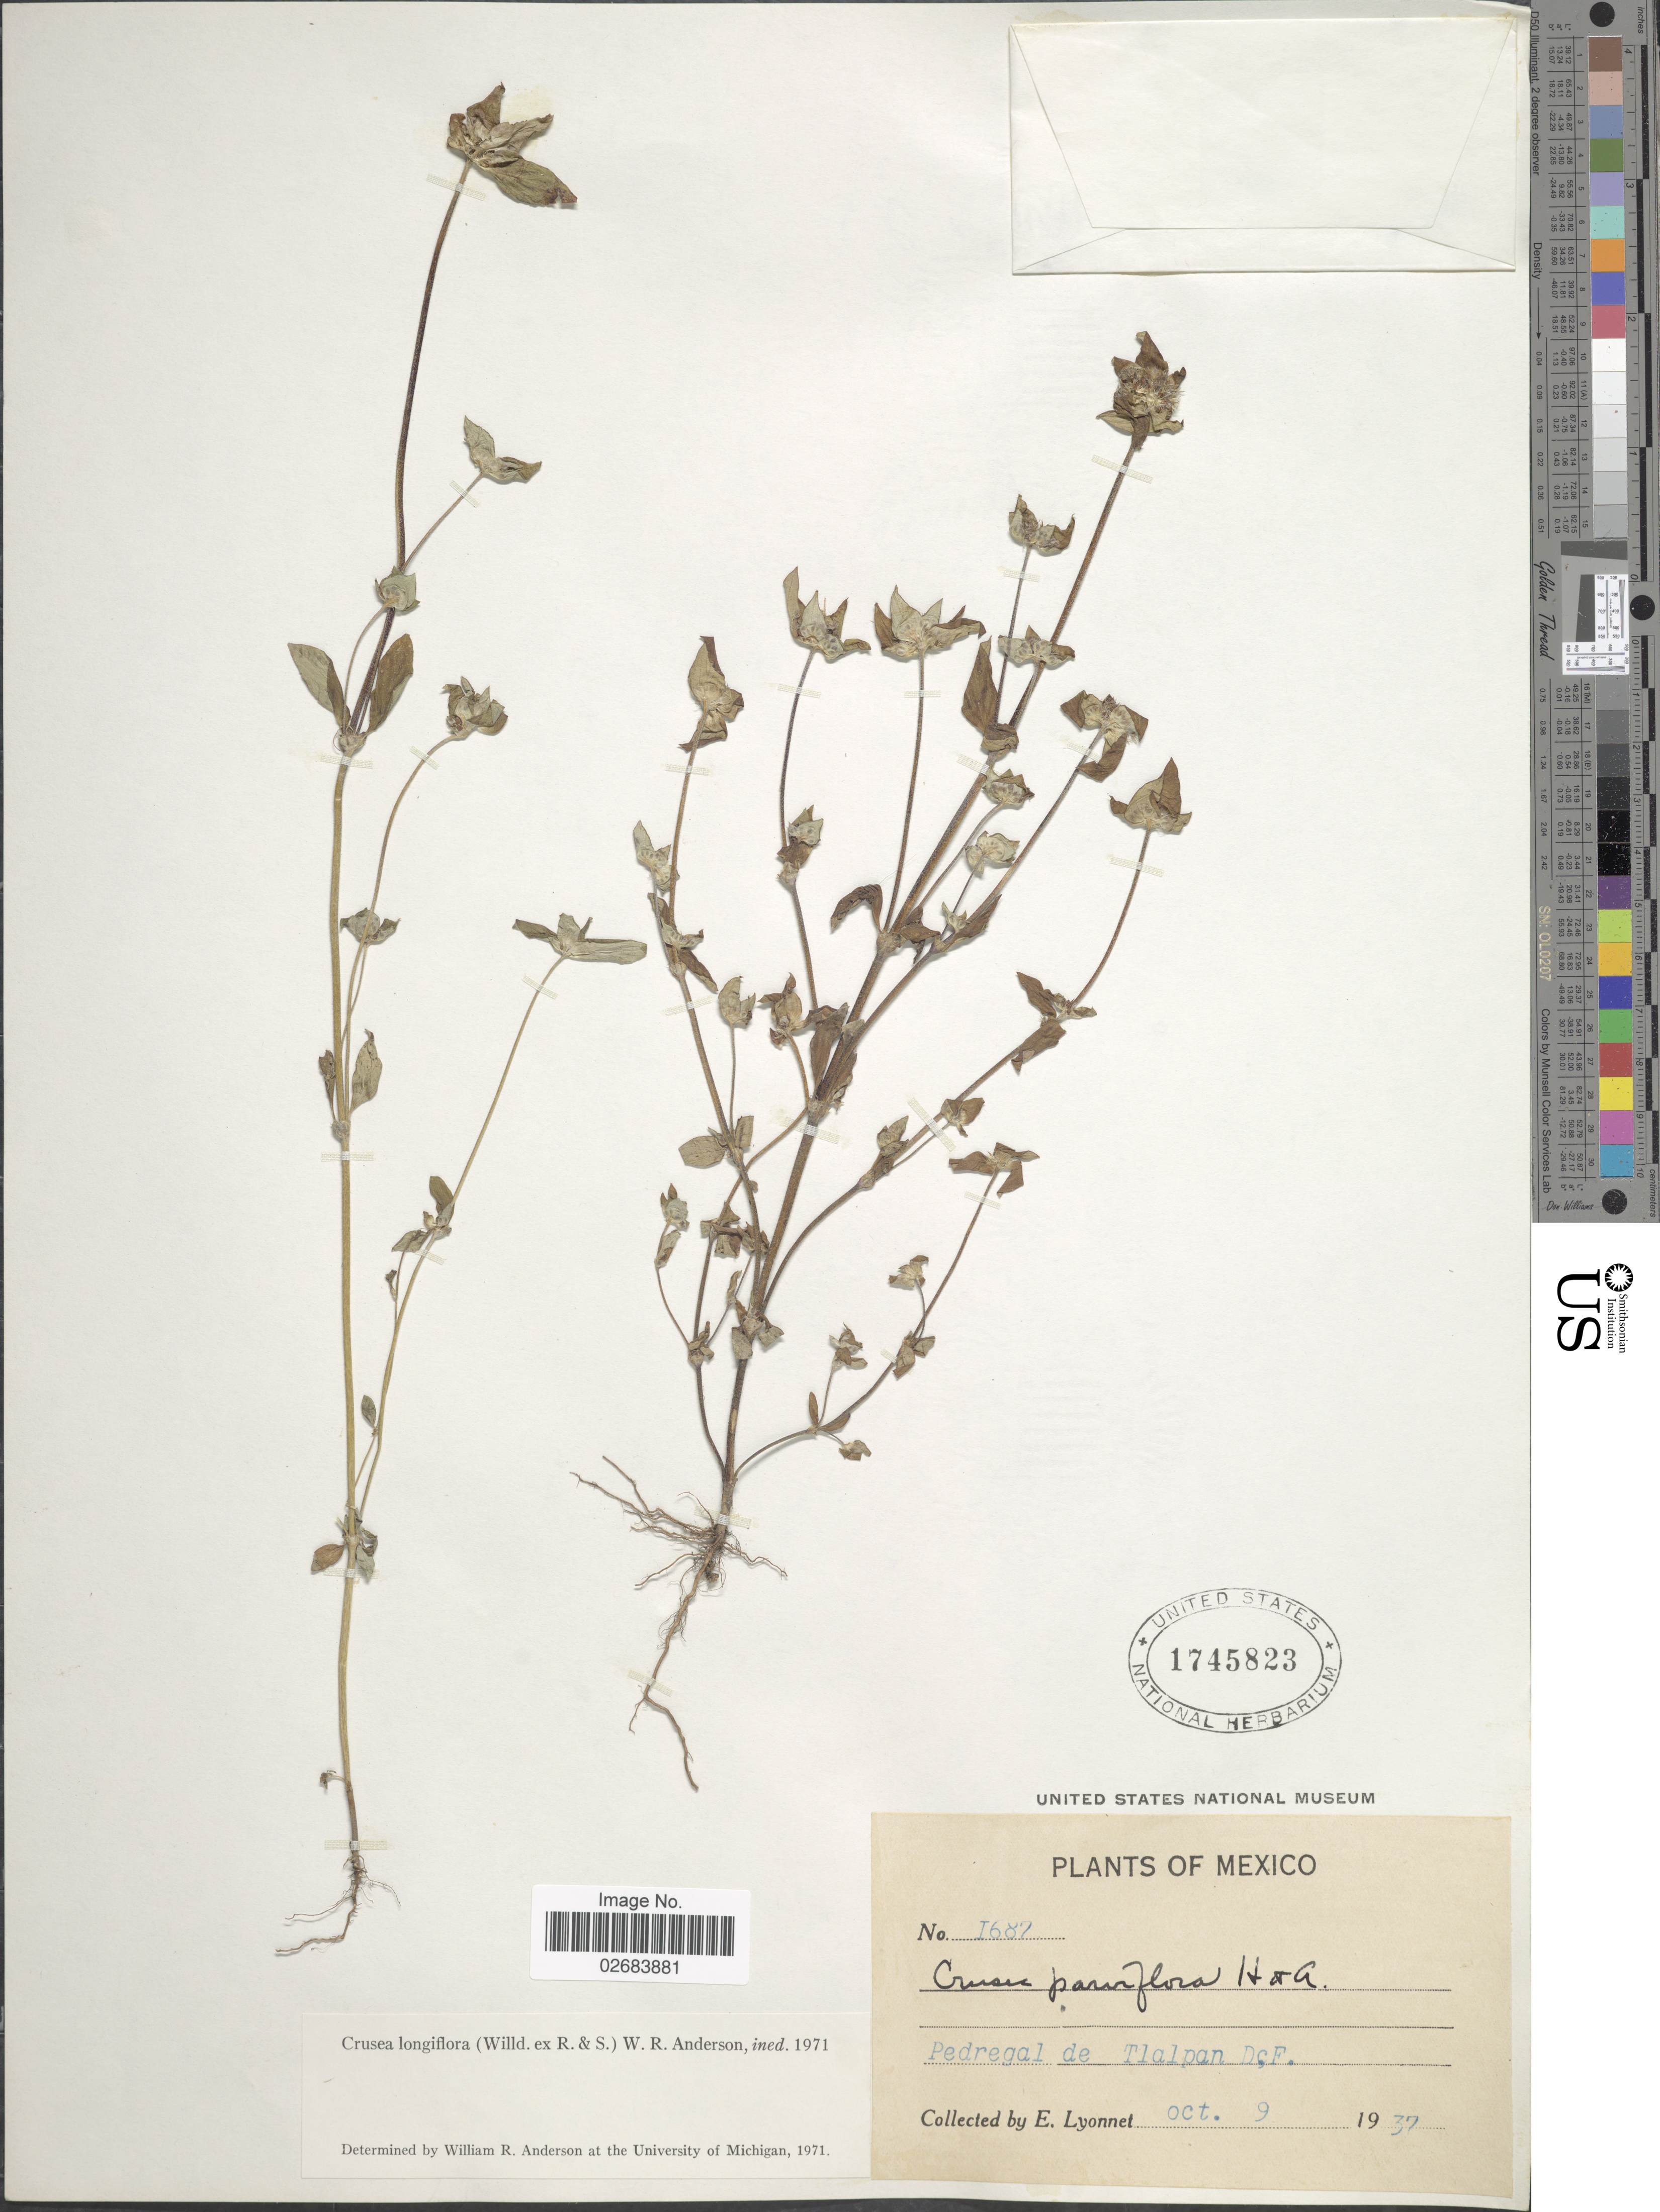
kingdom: Plantae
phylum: Tracheophyta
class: Magnoliopsida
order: Gentianales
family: Rubiaceae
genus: Crusea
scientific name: Crusea longiflora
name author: (Willd. ex Roem. & Schult.) W.R. Anderson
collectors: E. Lyonnet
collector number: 1687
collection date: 1937-10-09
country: Mexico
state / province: Distrito Federal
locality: Pedregal de Tlalpan.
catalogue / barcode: US 1745823